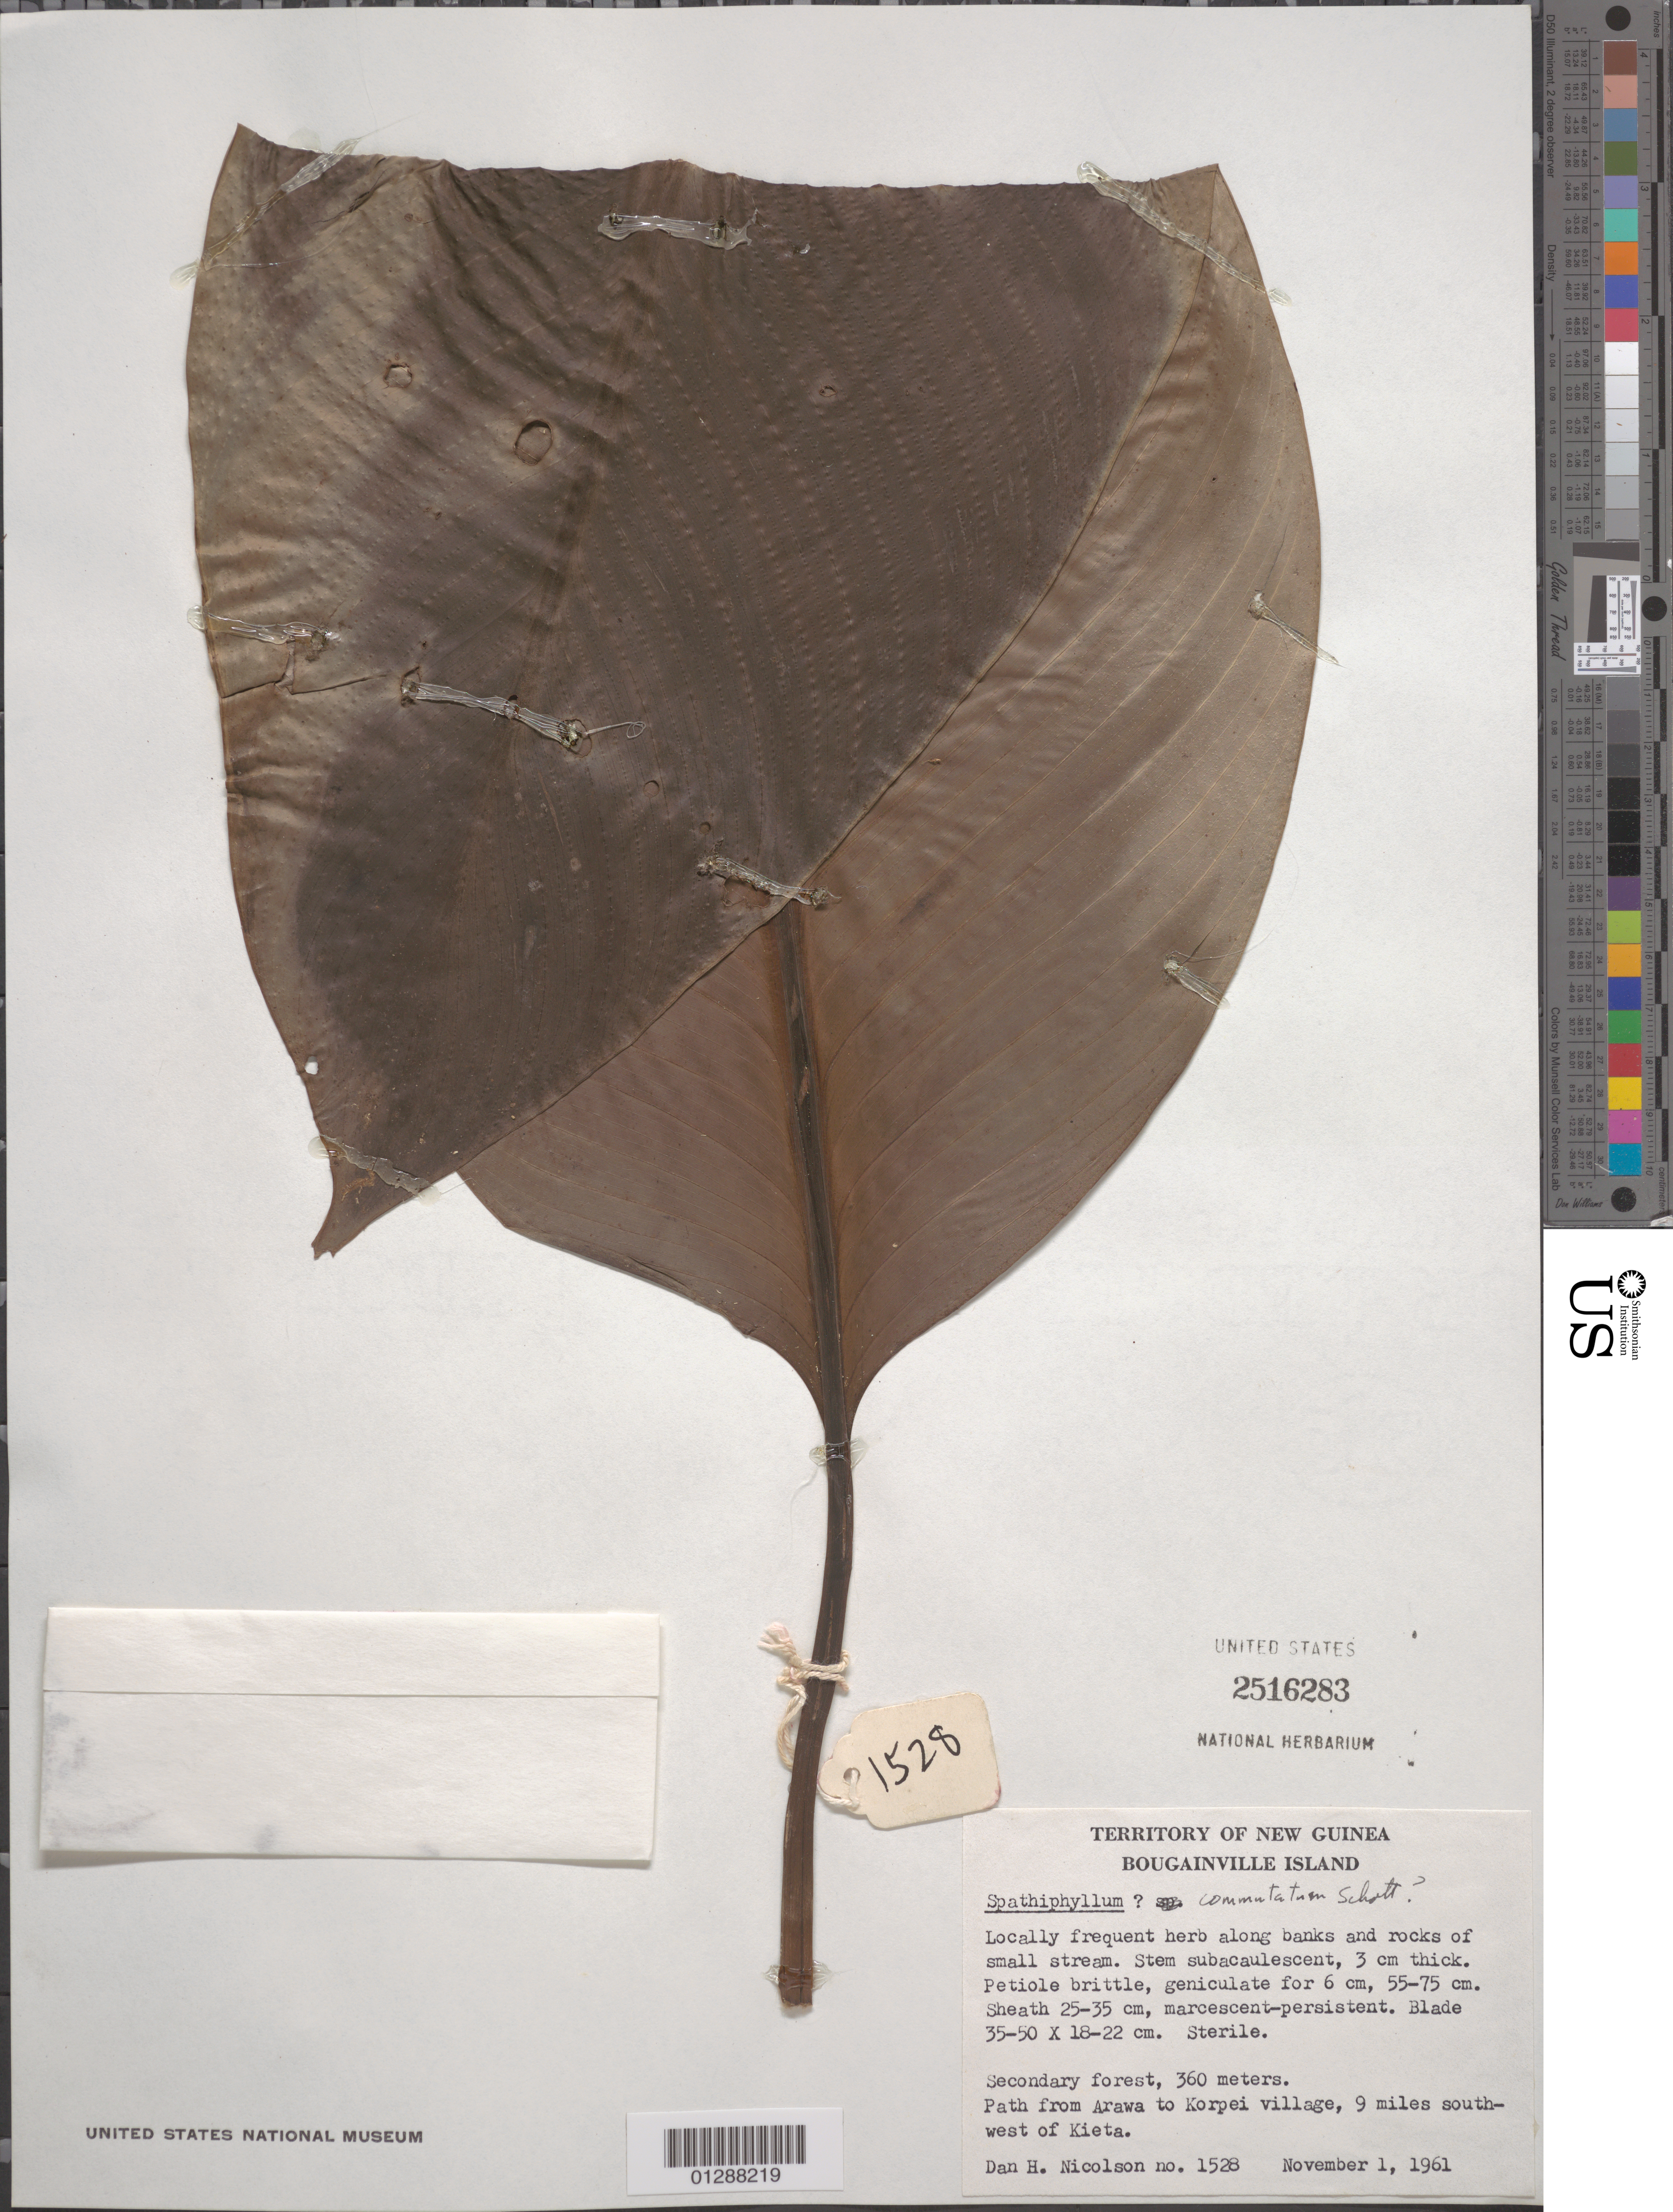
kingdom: Plantae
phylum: Tracheophyta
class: Liliopsida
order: Alismatales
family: Araceae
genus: Spathiphyllum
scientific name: Spathiphyllum commutatum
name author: Schott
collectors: D. H. Nicolson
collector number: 1528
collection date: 1961-11-01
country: Papua New Guinea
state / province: Bougainville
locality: Territory of New Guinea. Bougainville Island. Path from Arawa to Korpei village, 9 miles south-west of Kieta.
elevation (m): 350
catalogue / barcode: US 2516283